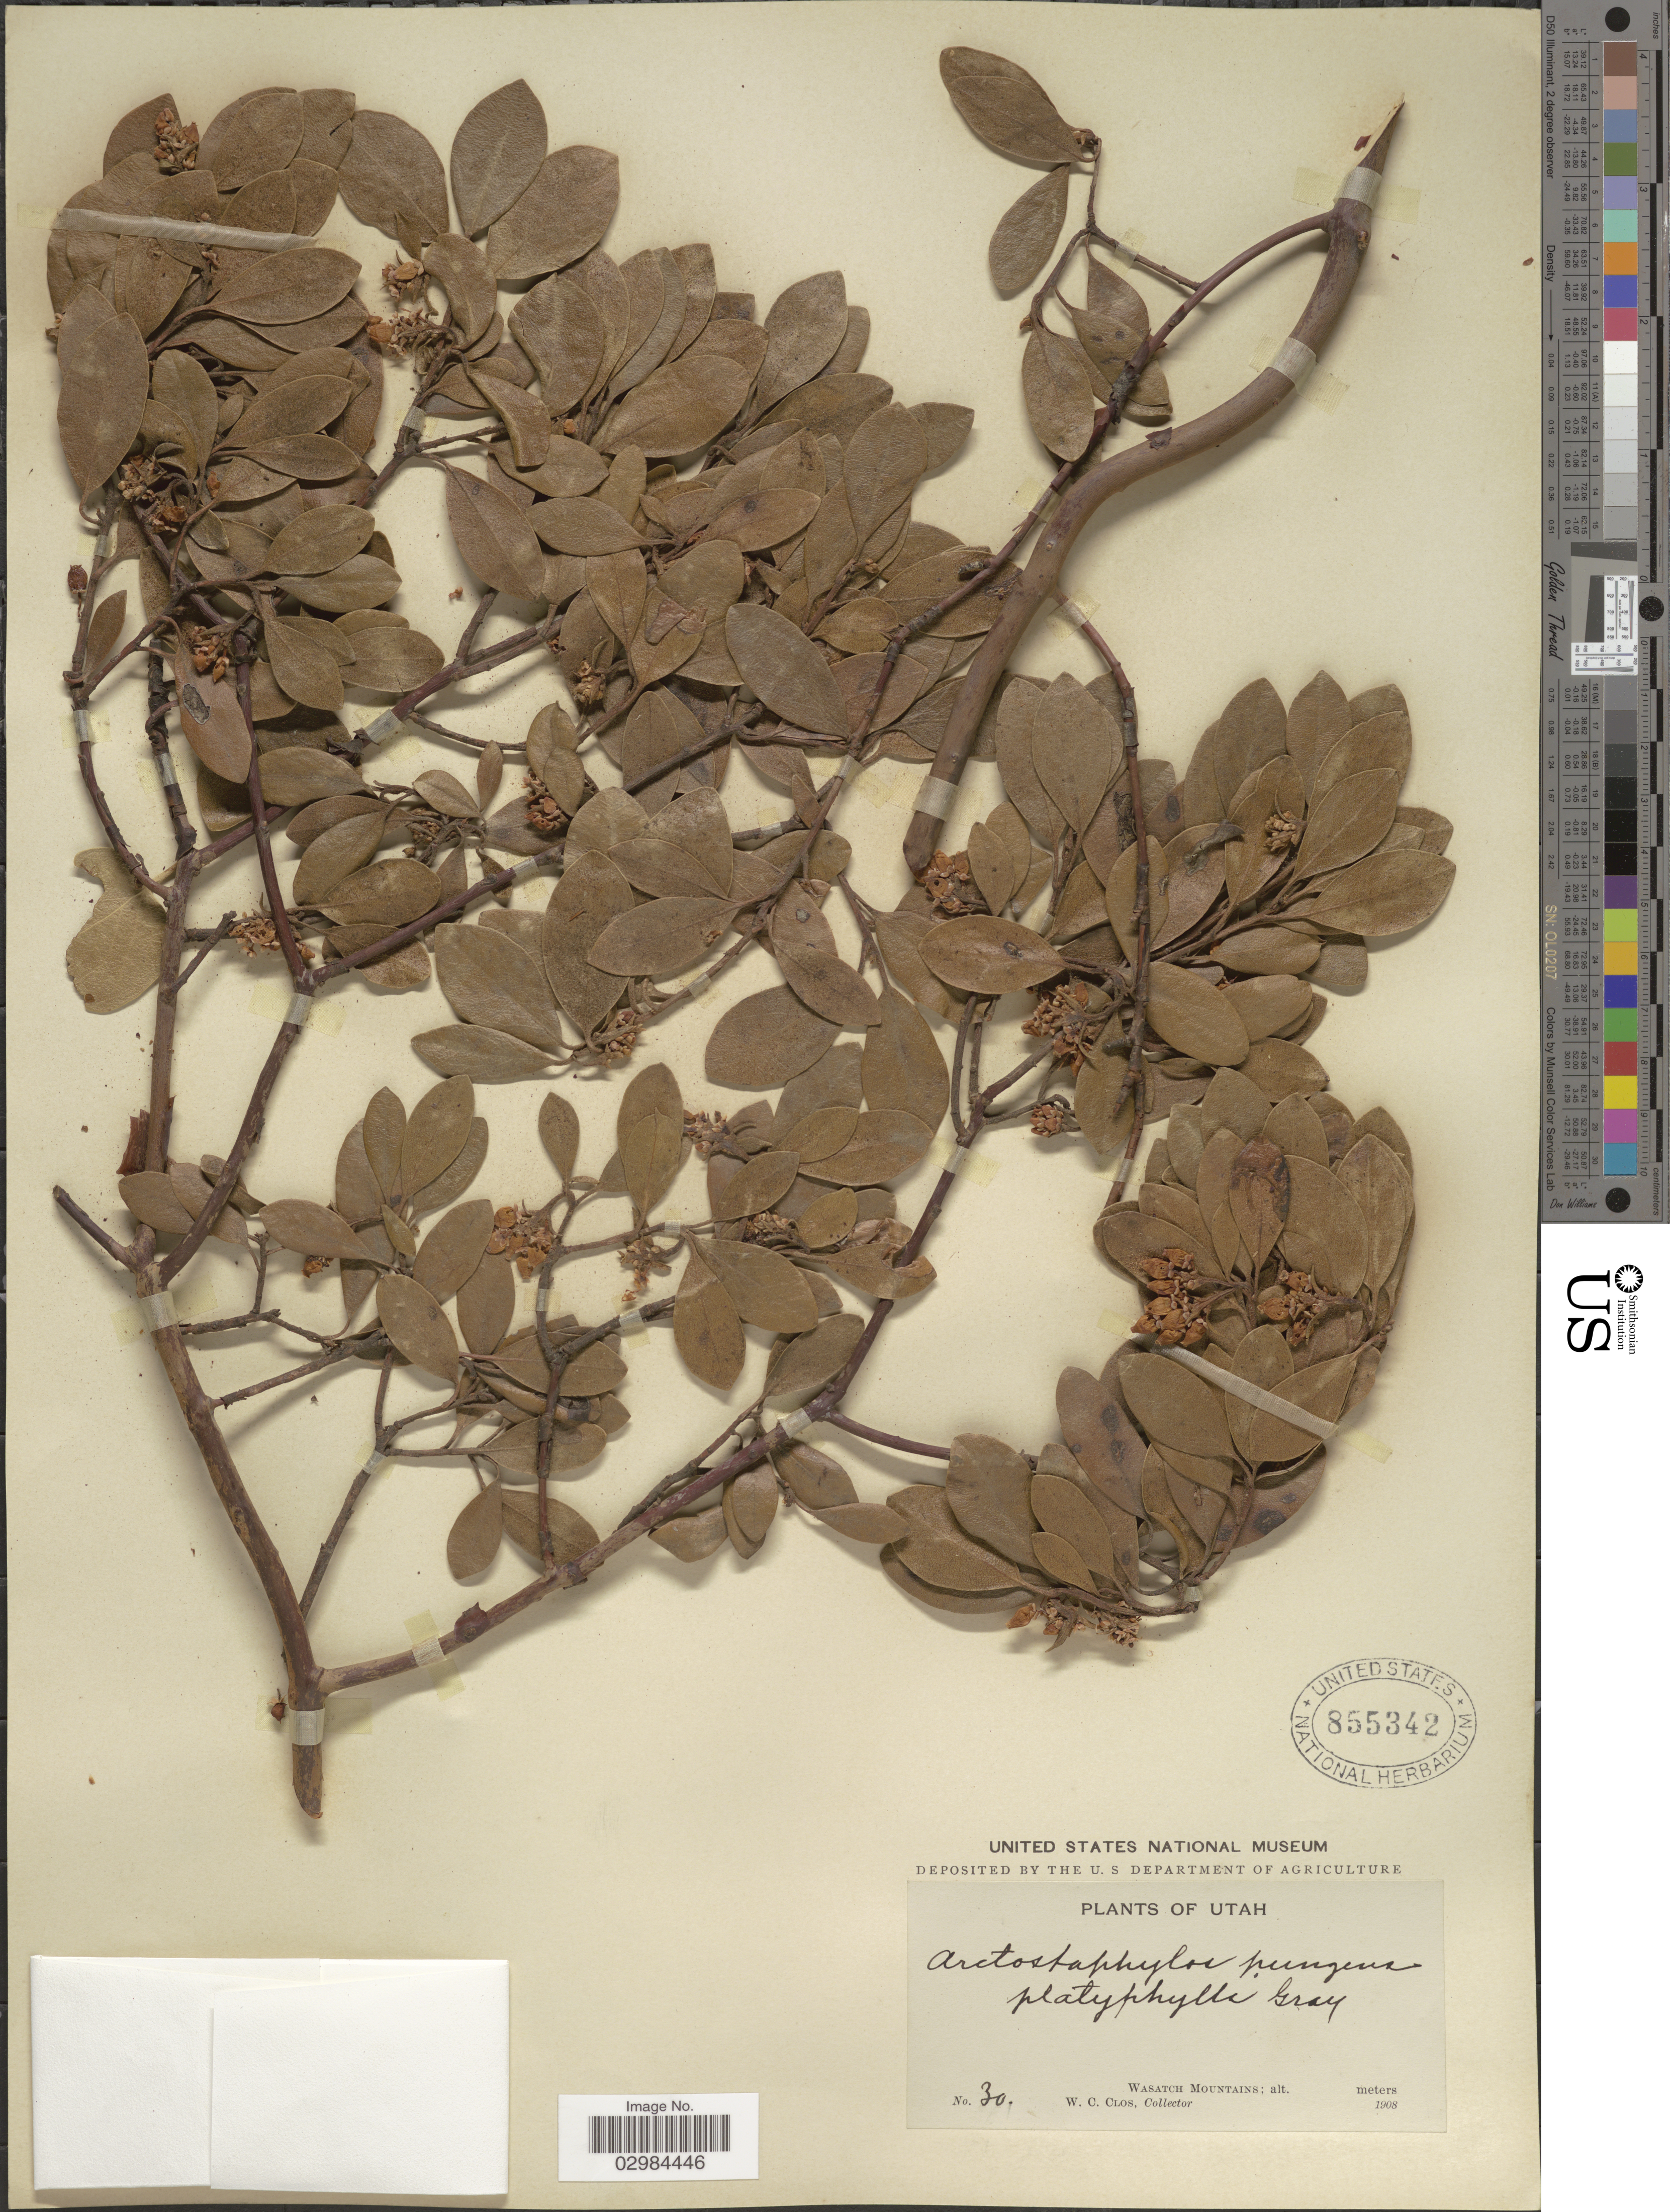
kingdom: Plantae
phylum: Tracheophyta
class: Magnoliopsida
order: Ericales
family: Ericaceae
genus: Arctostaphylos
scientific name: Arctostaphylos platyphylla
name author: (A. Gray) Kuntze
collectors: W. C. Clos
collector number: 30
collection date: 1908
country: United States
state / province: Utah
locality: Wasatch Mountains.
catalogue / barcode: US 855342